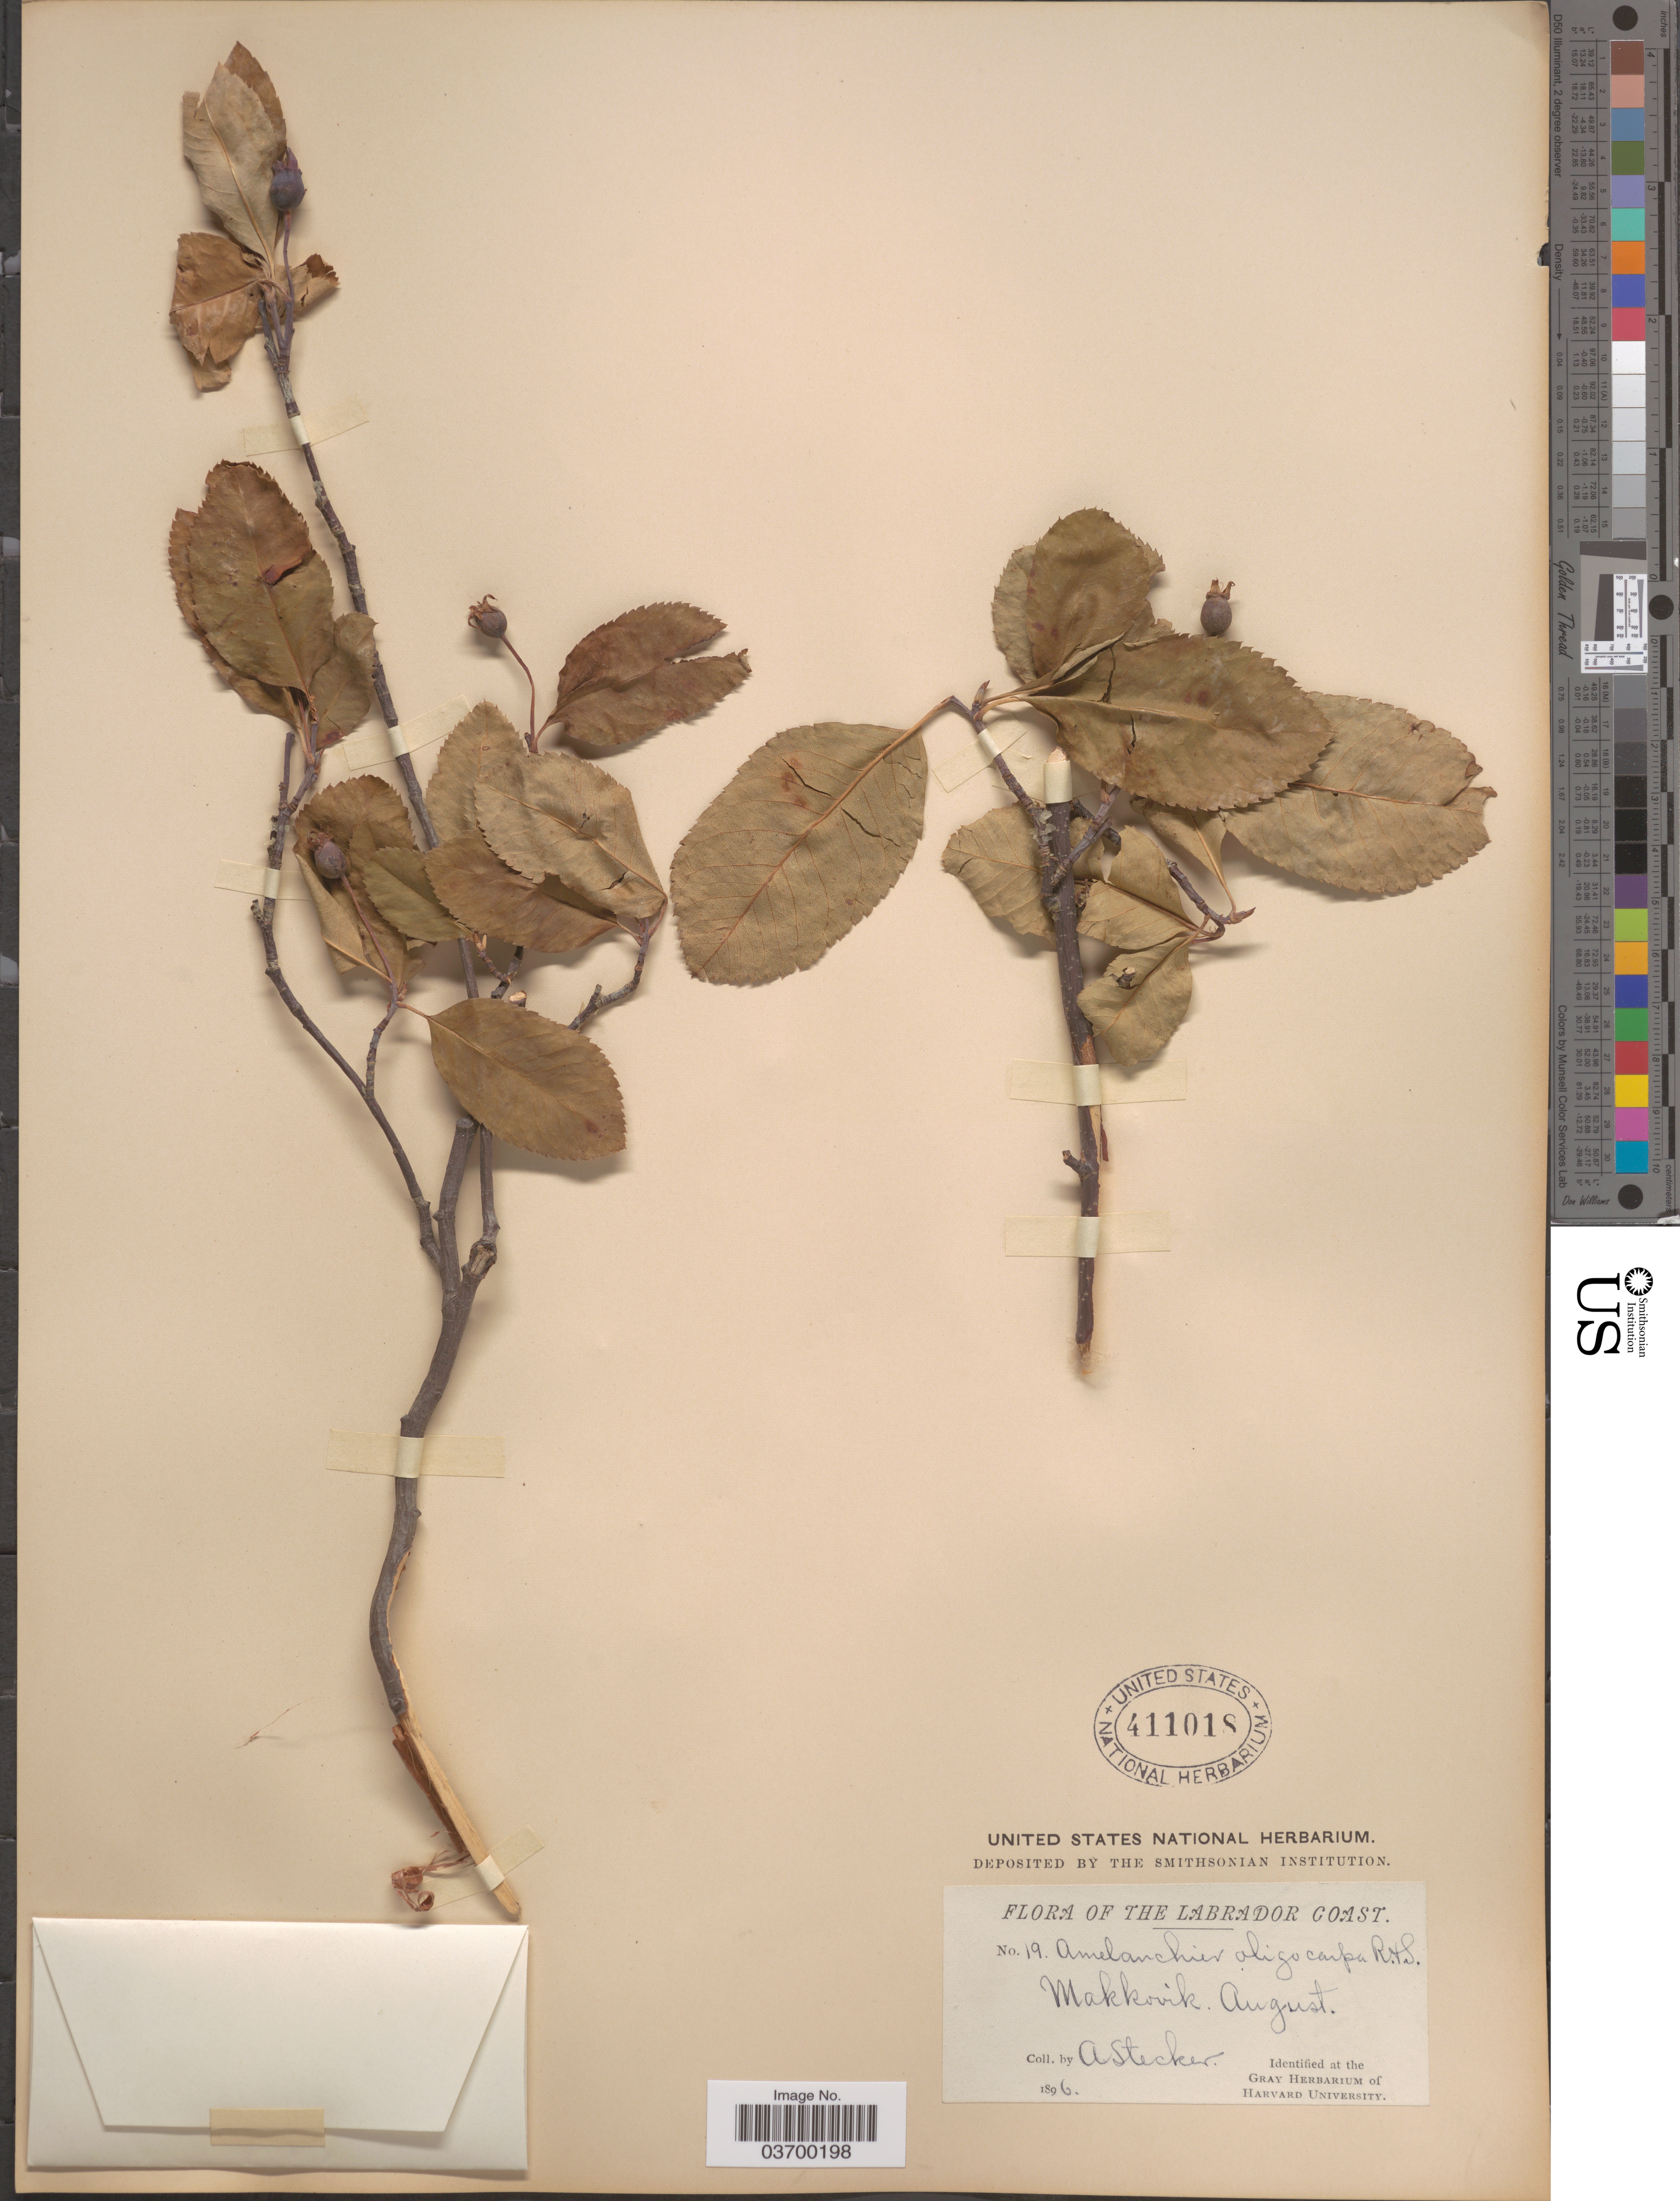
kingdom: Plantae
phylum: Tracheophyta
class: Magnoliopsida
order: Rosales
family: Rosaceae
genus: Amelanchier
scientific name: Amelanchier bartramiana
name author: (Tausch) M. Roem.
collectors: A. Stecker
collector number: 19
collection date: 1896-08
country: Canada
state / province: Newfoundland and Labrador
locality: The Labrador Coast. Makkovik.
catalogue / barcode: US 411018